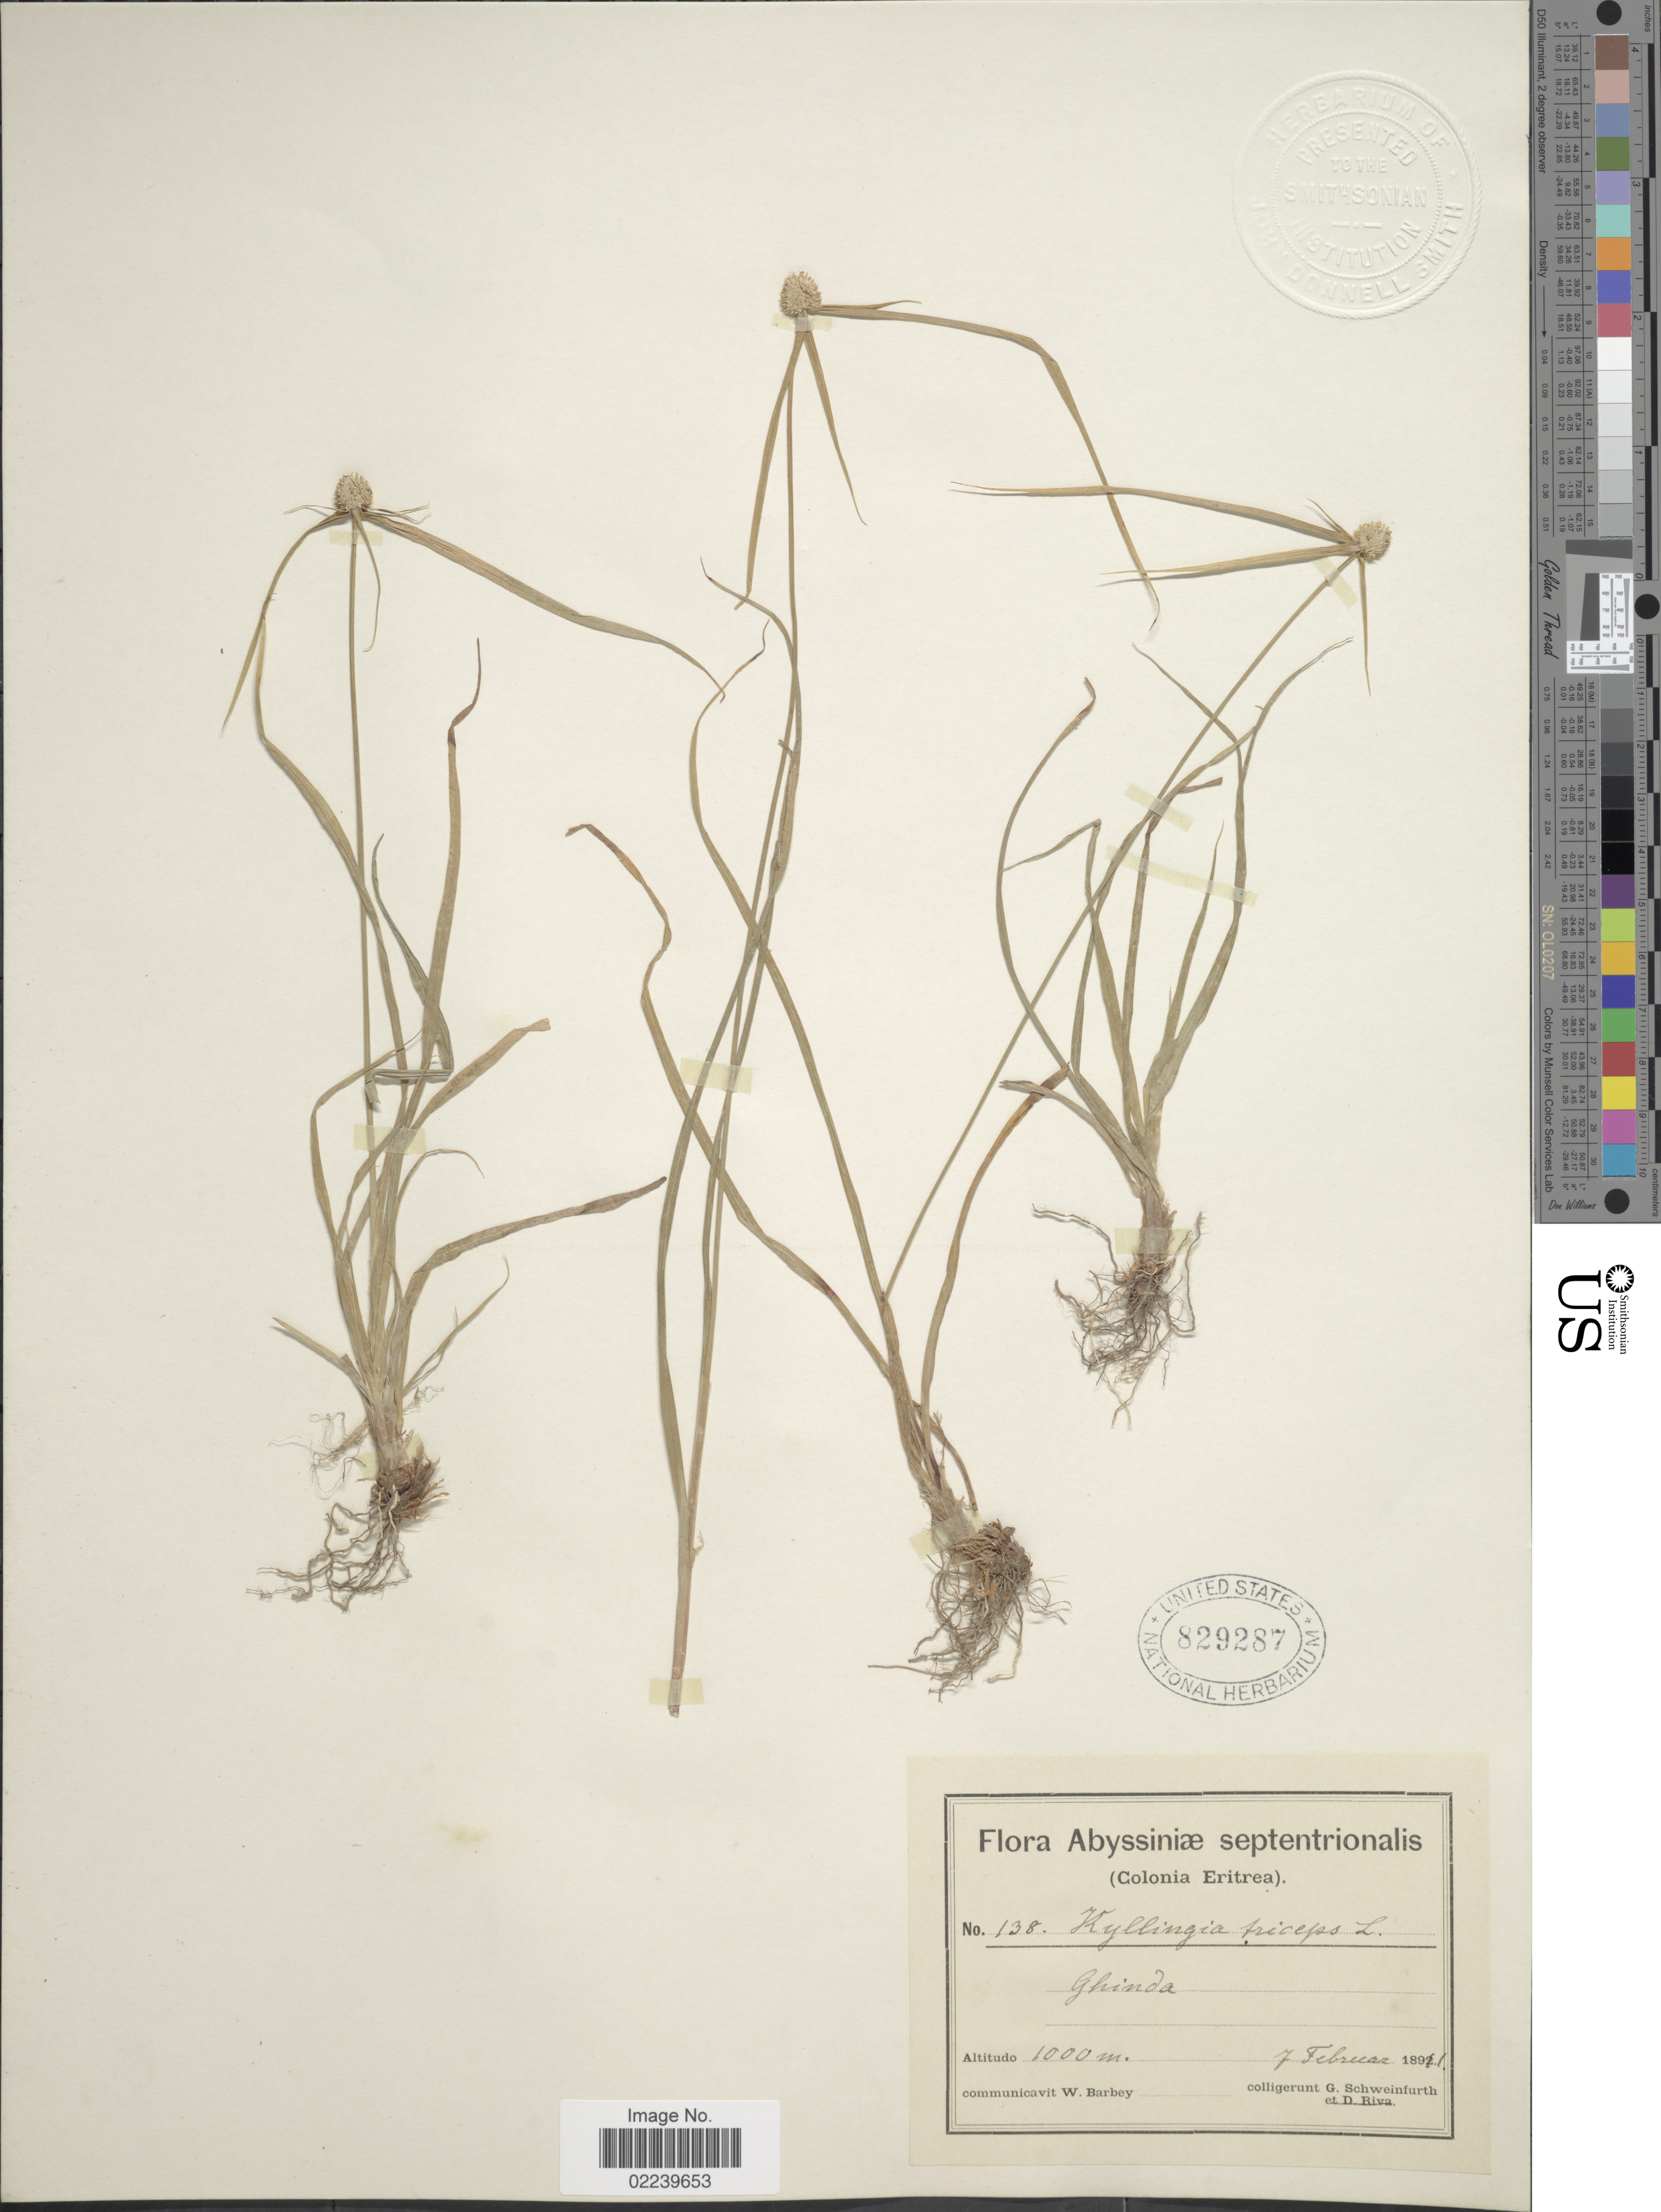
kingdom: Plantae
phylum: Tracheophyta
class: Liliopsida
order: Poales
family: Cyperaceae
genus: Cyperus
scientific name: Cyperus controversus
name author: (Steud.) Mattf. & Kük.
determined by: Strong, M. T., (US), Smithsonian Institution - National Museum of Natural History (UNITED STATES)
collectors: G. A. Schweinfurth (herbarium)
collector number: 138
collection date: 1891-02-07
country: Eritrea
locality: Abyssiniae. Ghinda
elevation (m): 1000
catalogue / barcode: US 829287